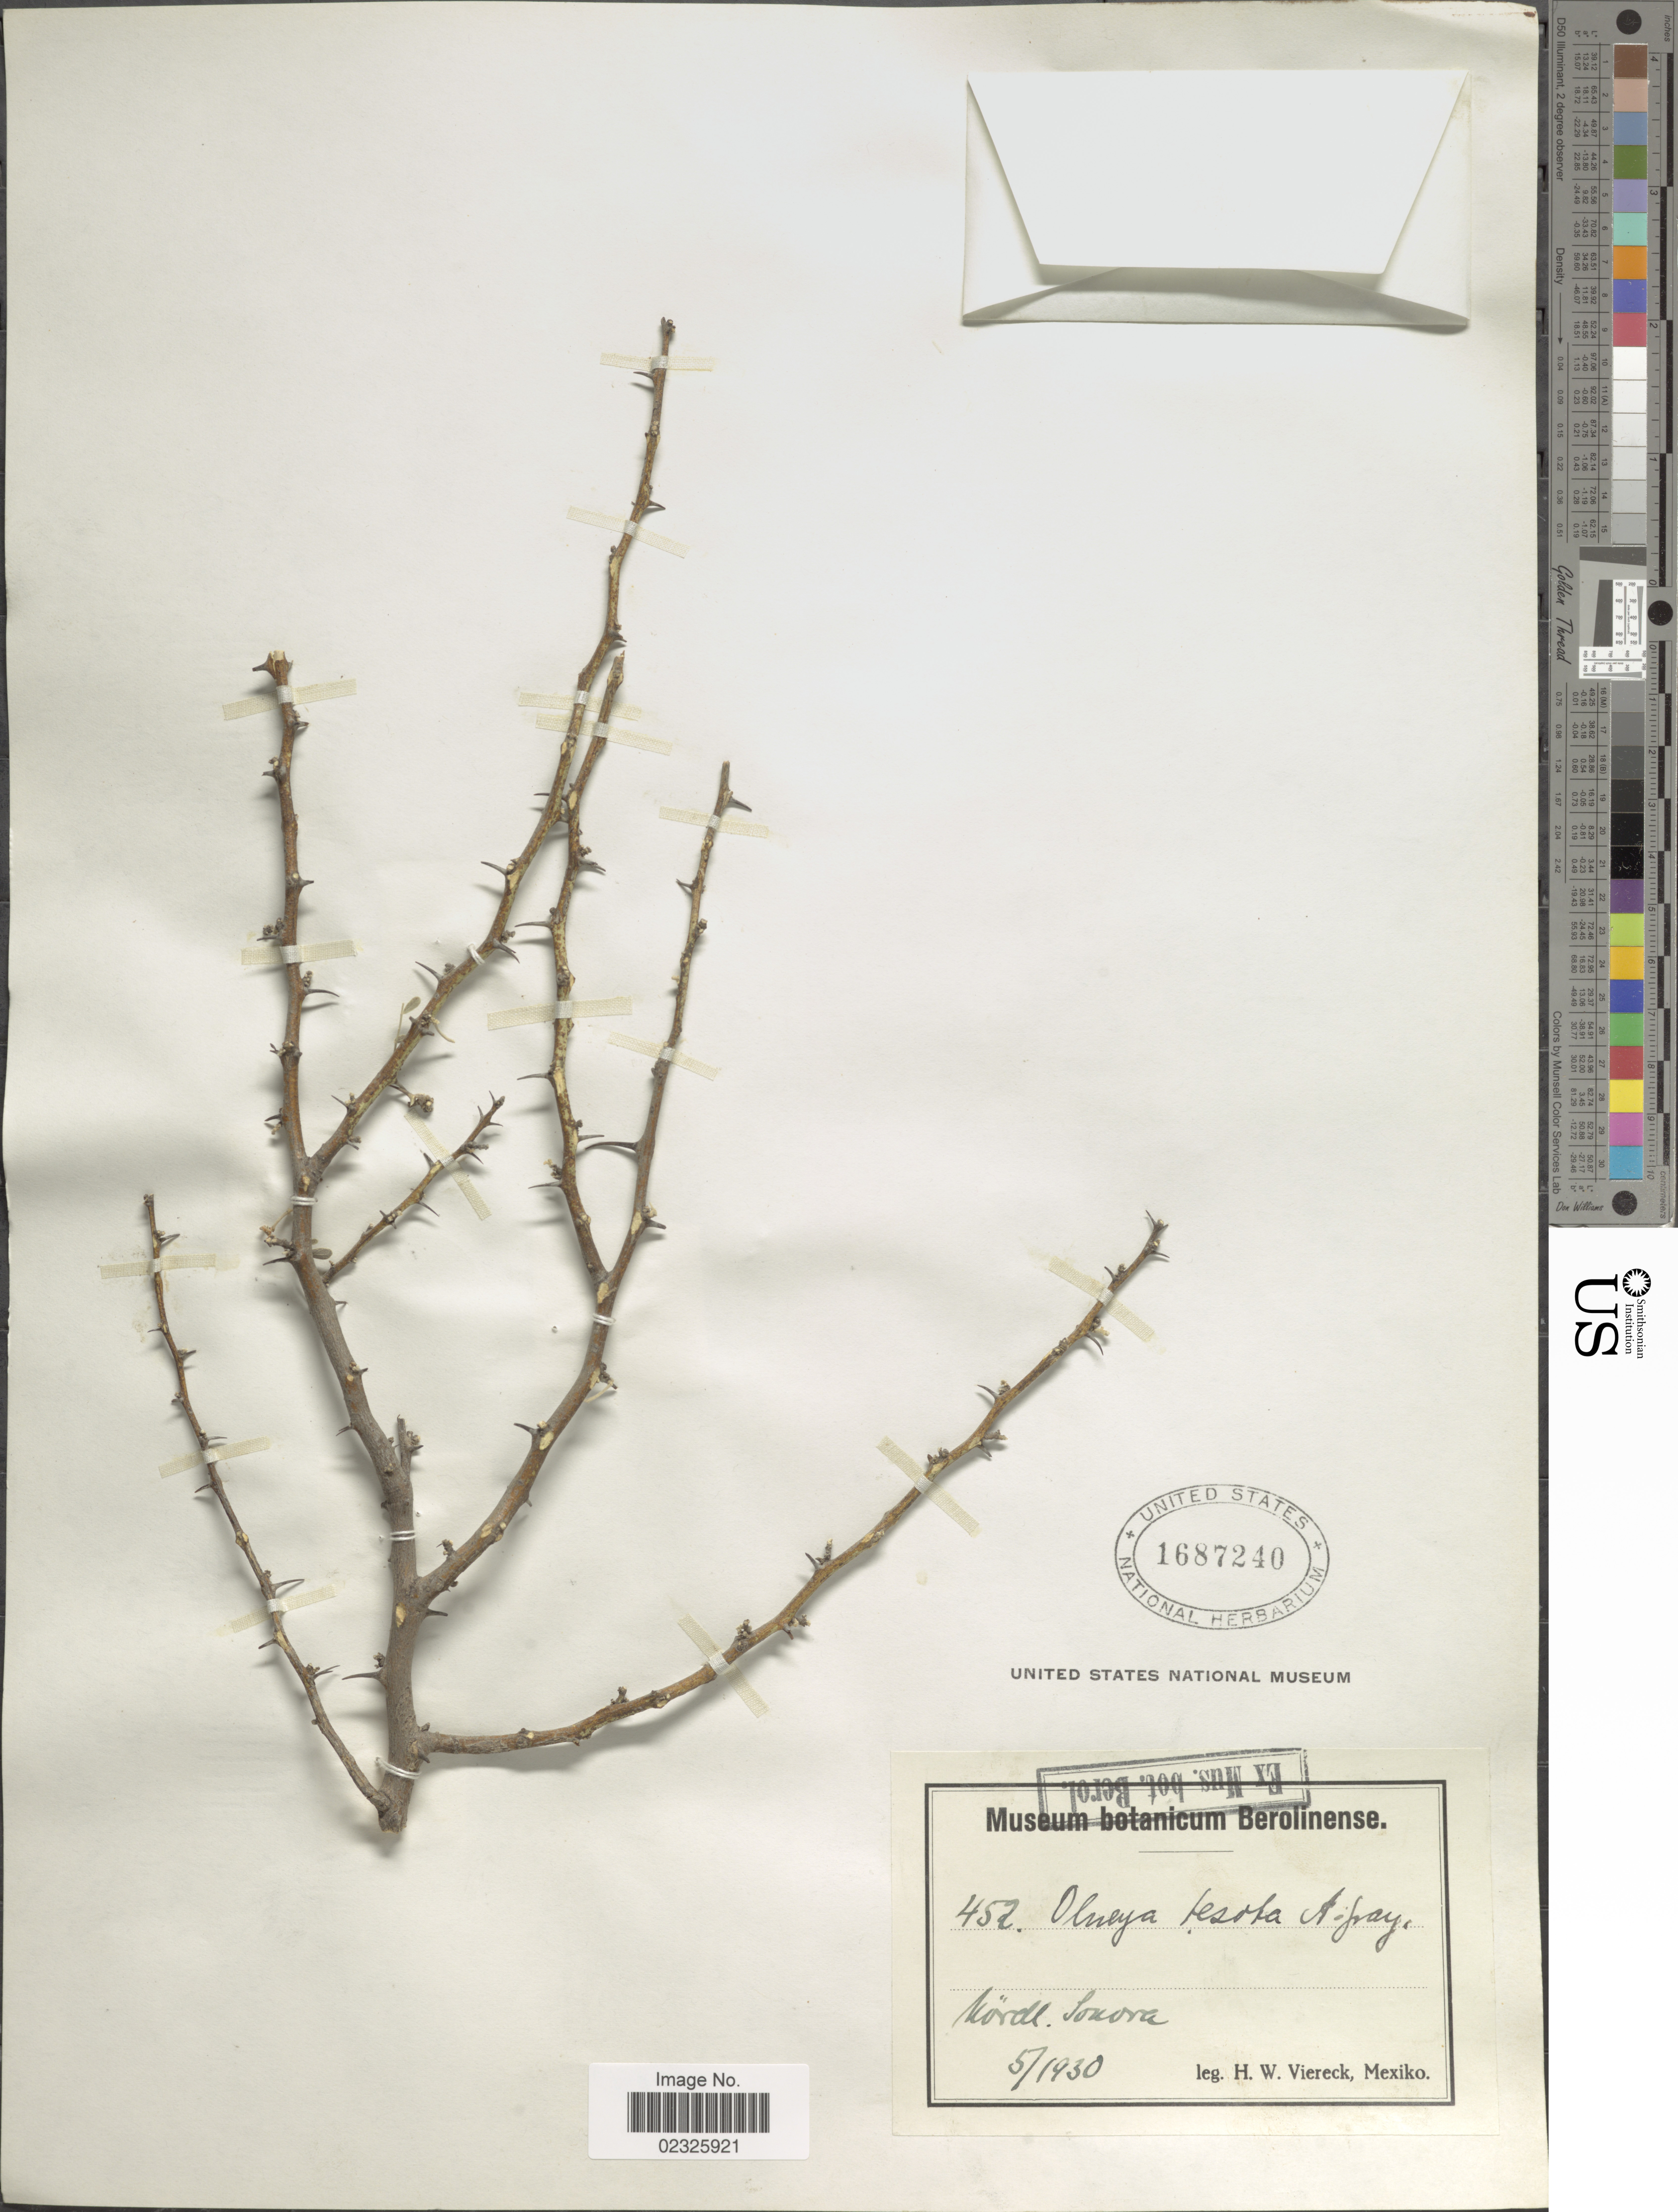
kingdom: Plantae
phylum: Tracheophyta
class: Magnoliopsida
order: Fabales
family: Fabaceae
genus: Olneya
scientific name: Olneya tesota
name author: A. Gray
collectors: H. W. Viereck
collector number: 452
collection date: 1930-05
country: Mexico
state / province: Sonora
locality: Nordl. Sonora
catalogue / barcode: US 1687240